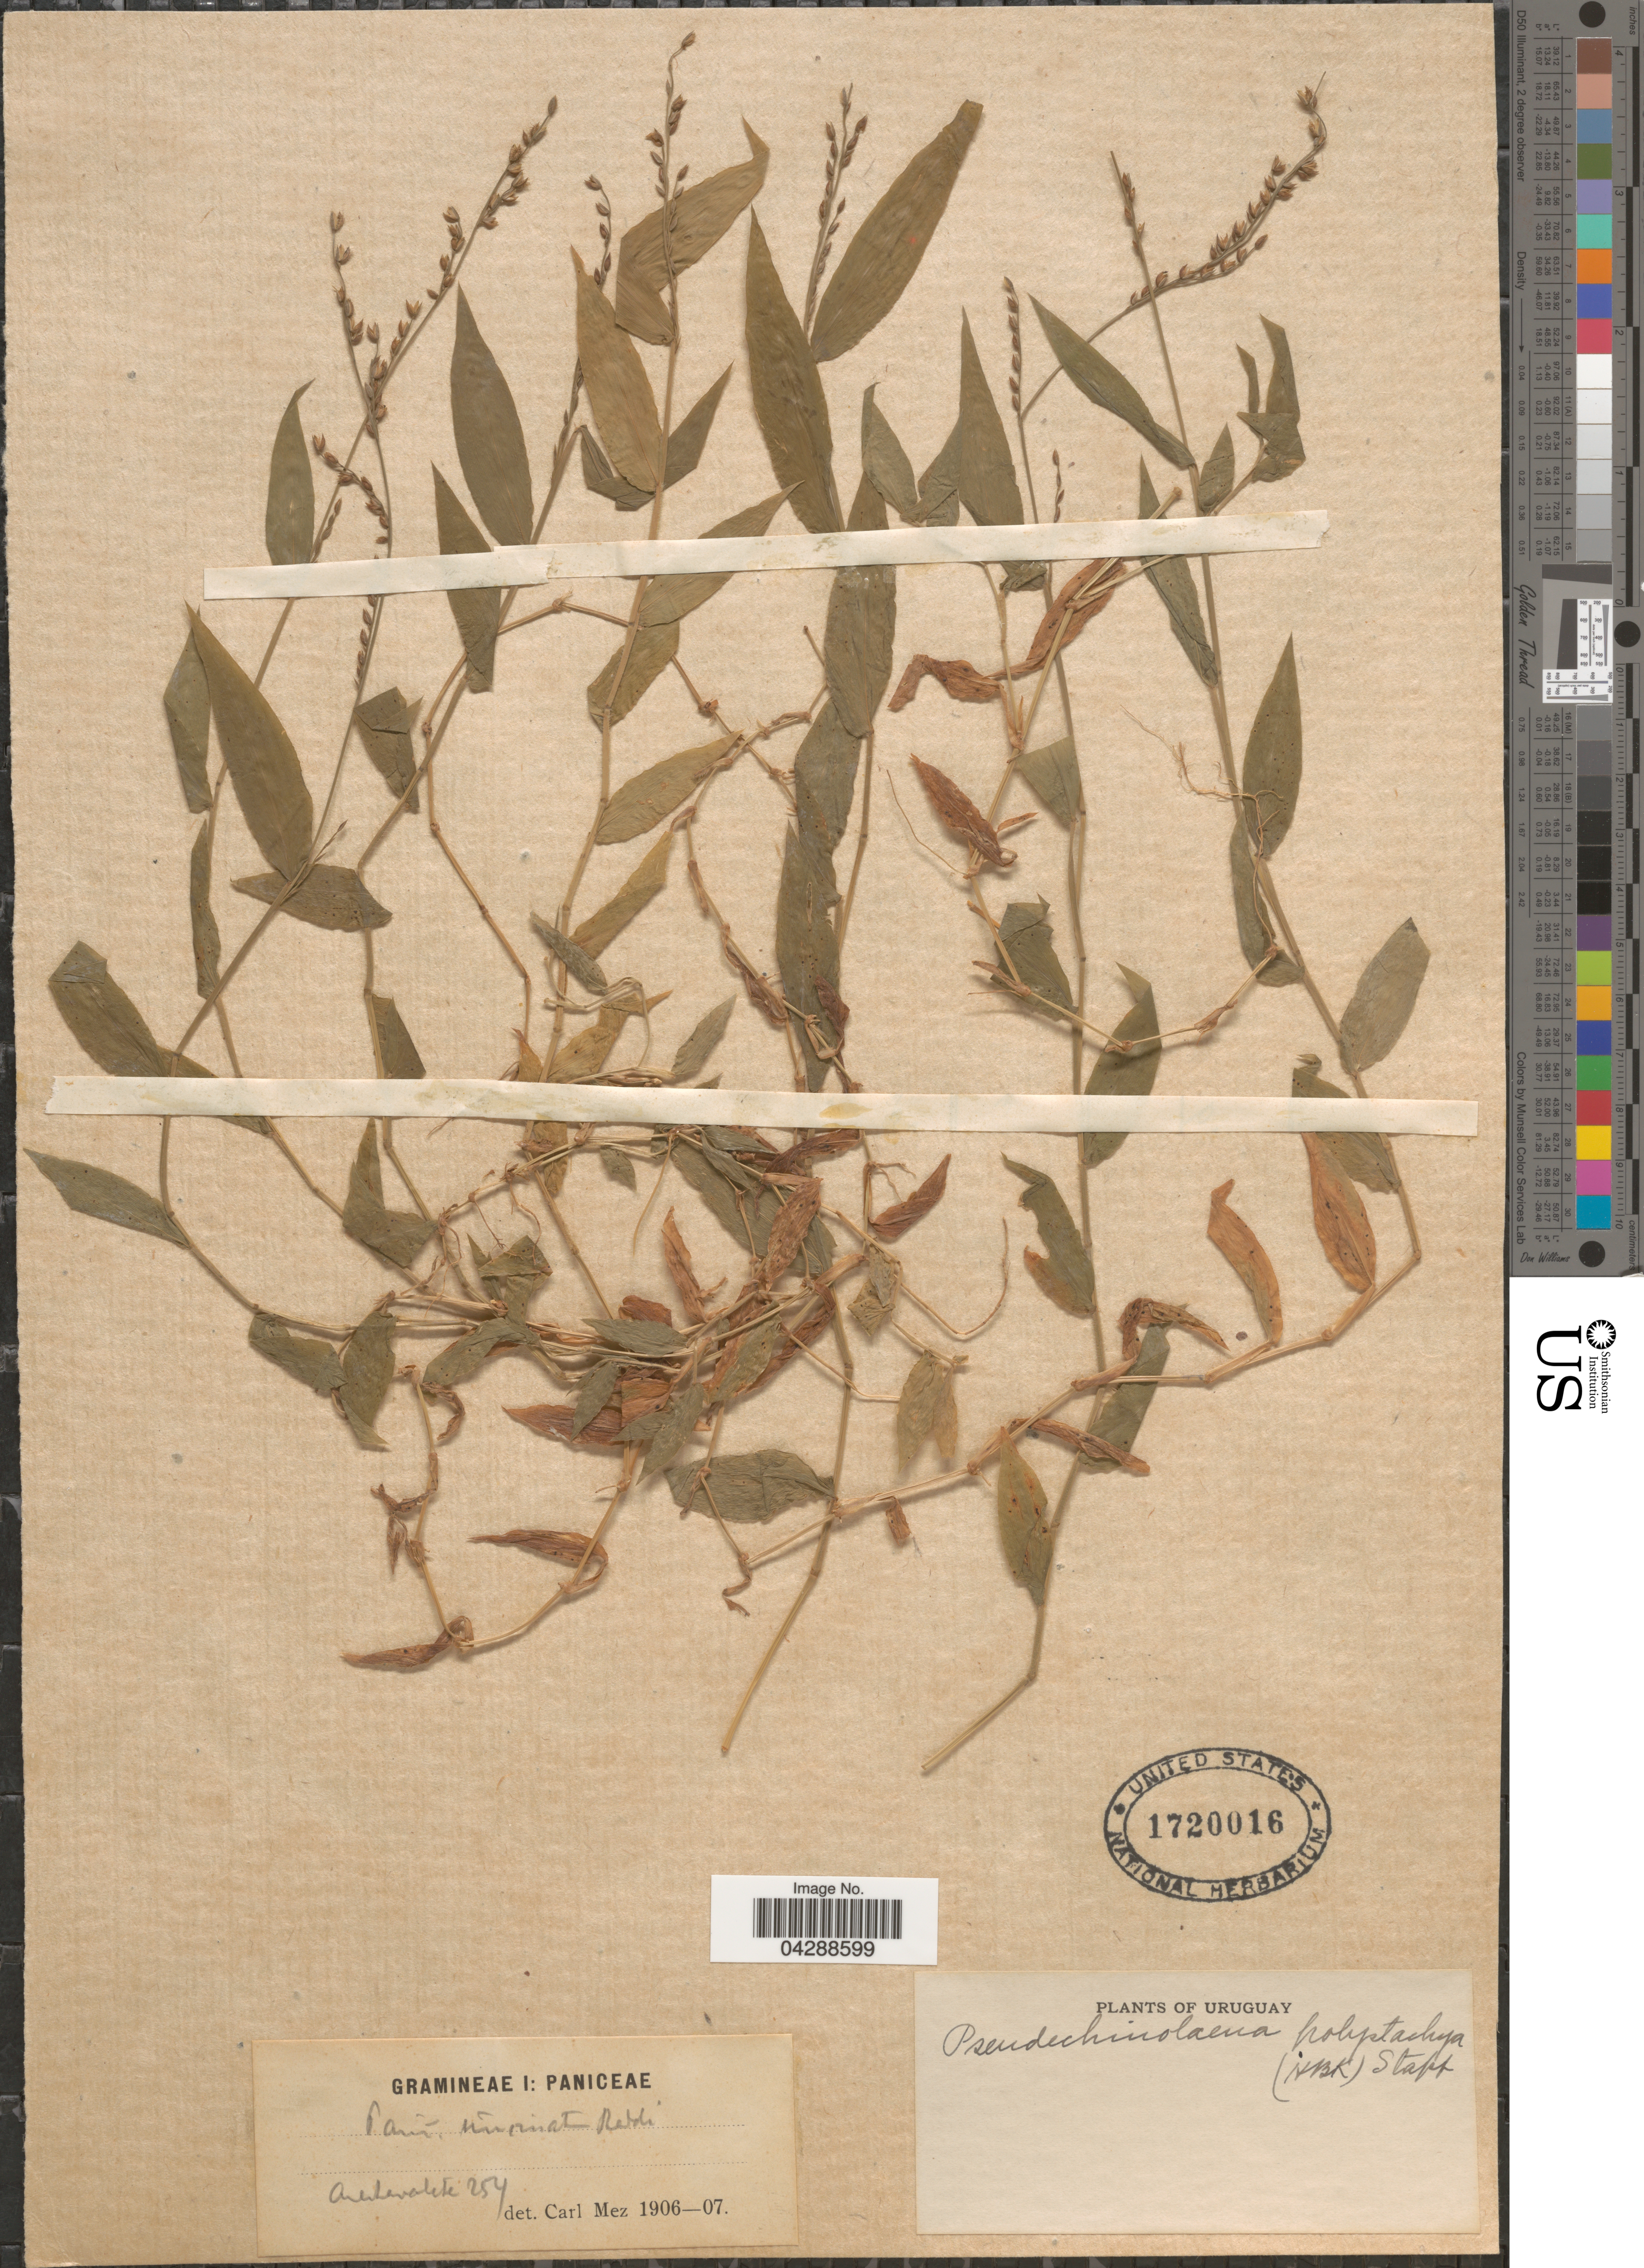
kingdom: Plantae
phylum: Tracheophyta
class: Liliopsida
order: Poales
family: Poaceae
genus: Pseudechinolaena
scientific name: Pseudechinolaena polystachya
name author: (Kunth) Stapf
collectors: Arechavaleta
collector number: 254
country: Uruguay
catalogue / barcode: US 1720016